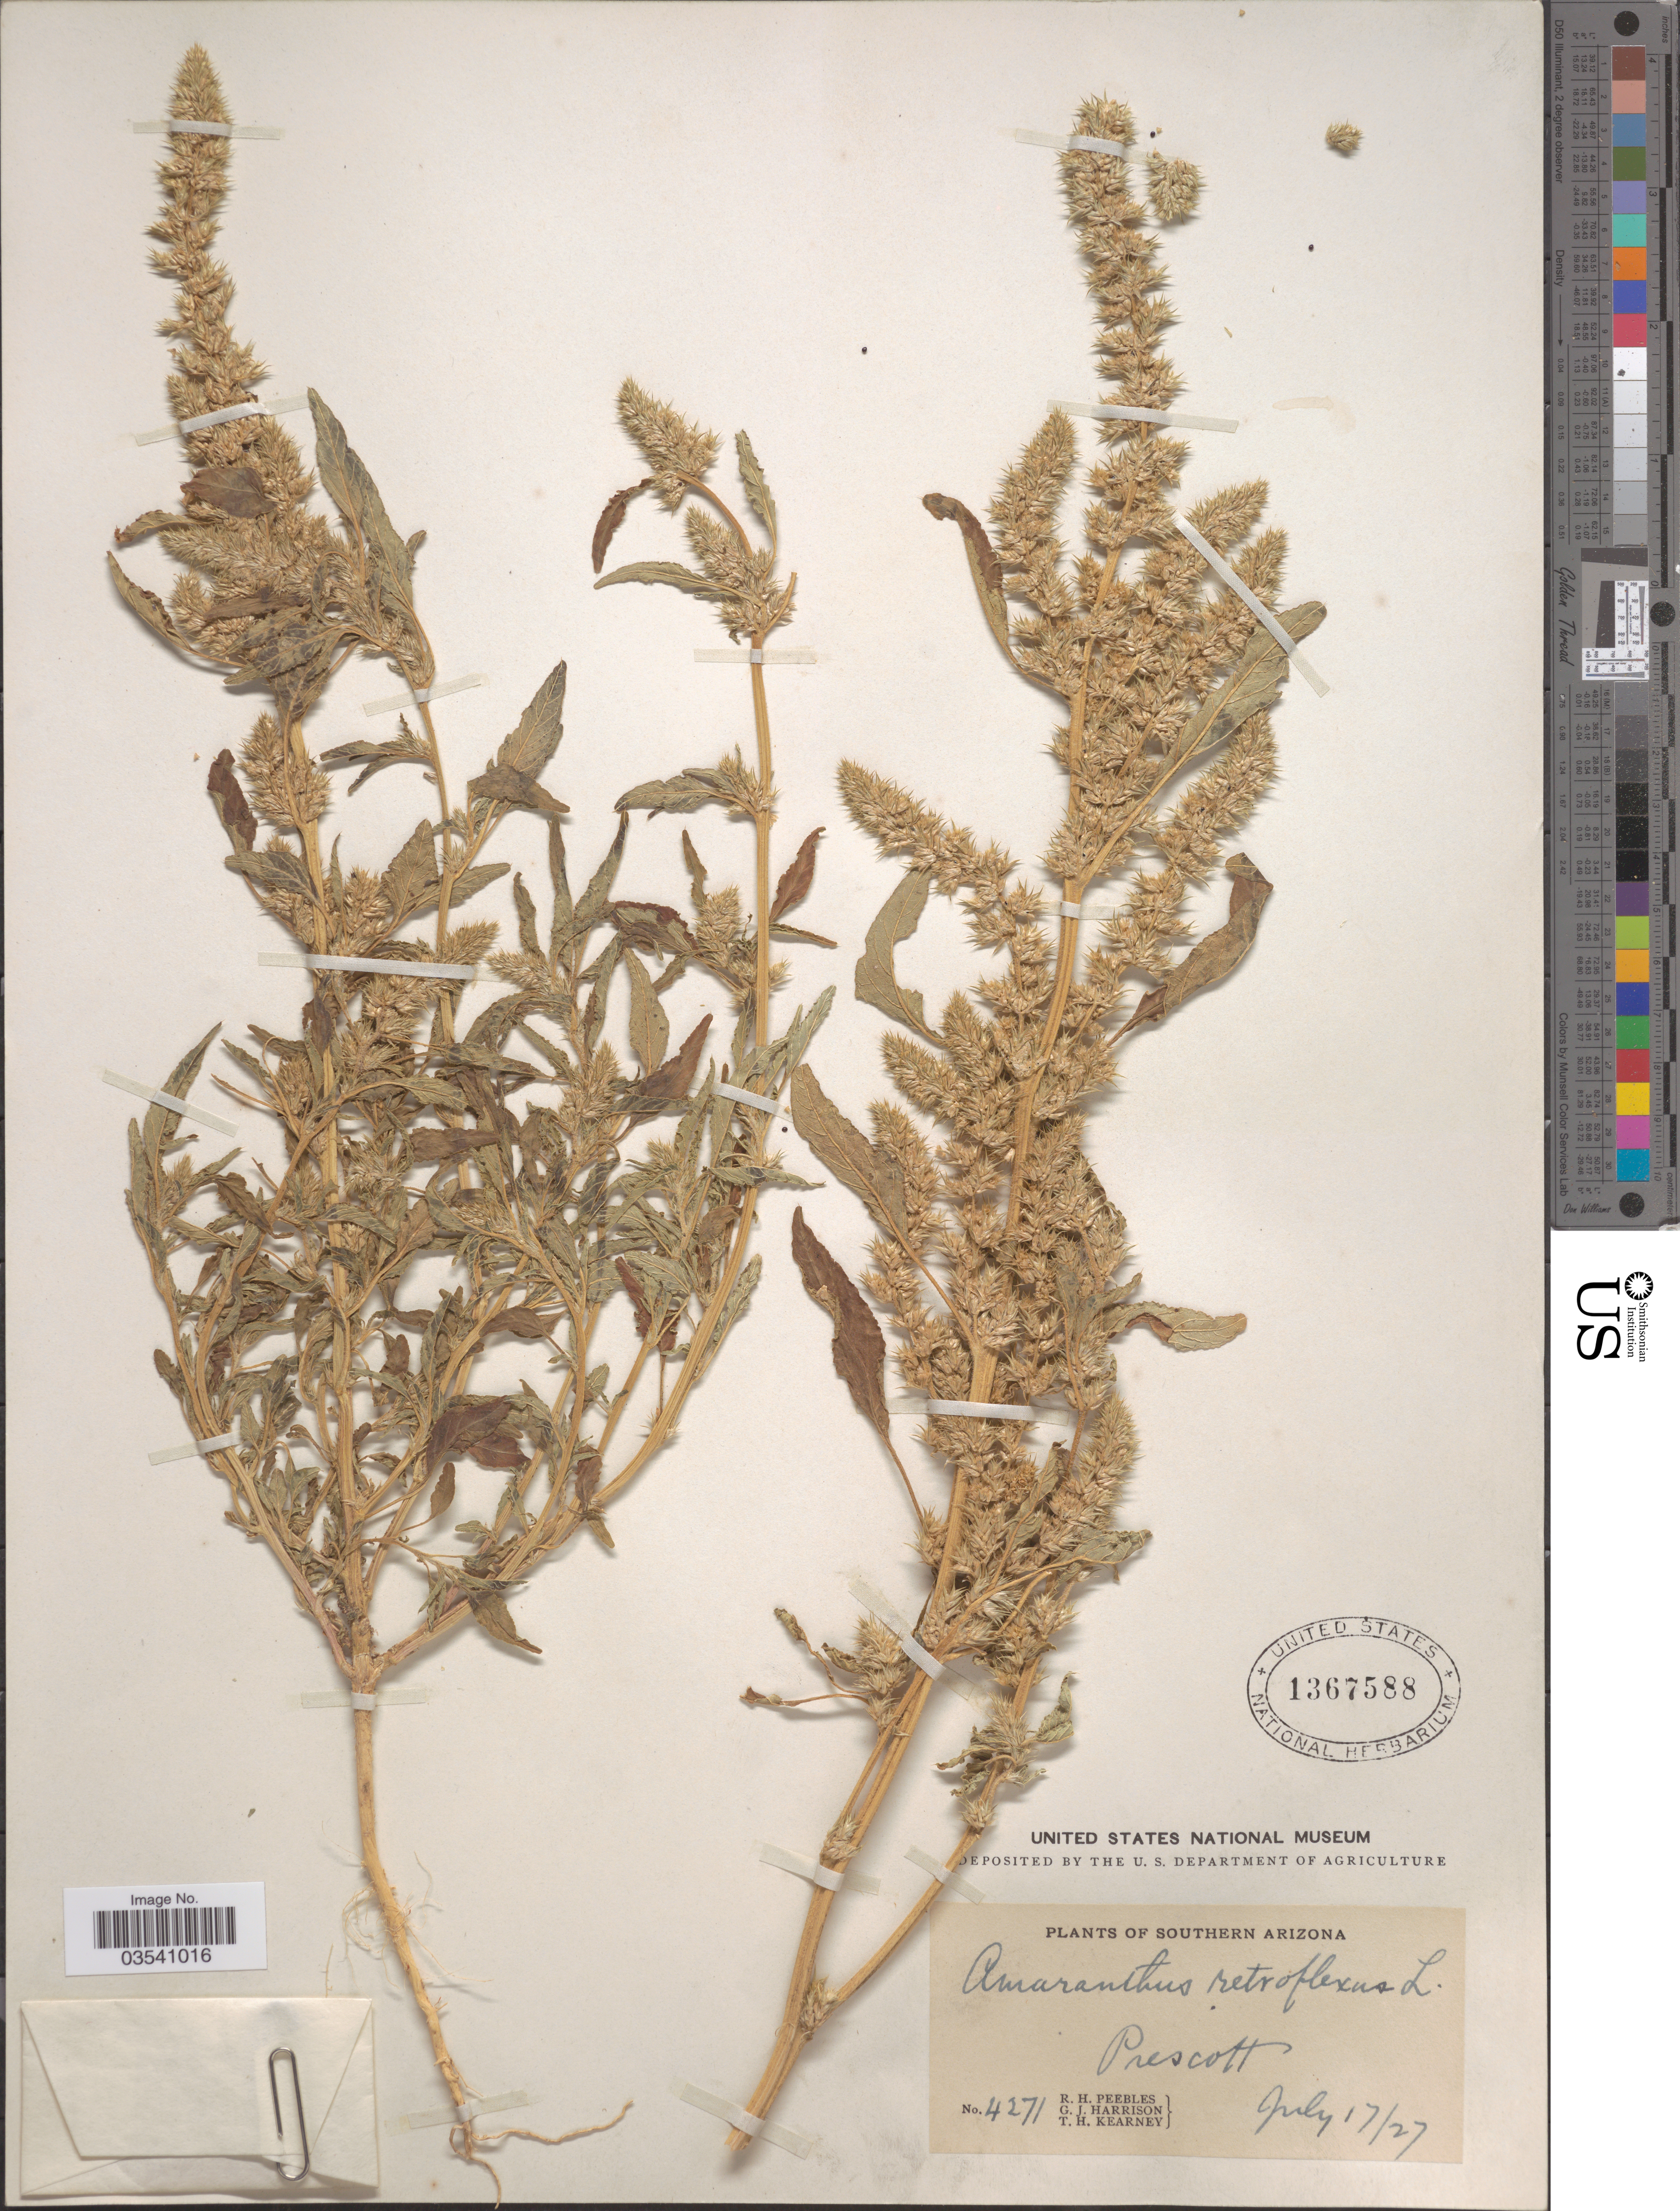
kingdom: Plantae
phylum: Tracheophyta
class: Magnoliopsida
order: Caryophyllales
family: Amaranthaceae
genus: Amaranthus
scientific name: Amaranthus retroflexus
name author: L.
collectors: R. H. Peebles, G. J. Harrison & T. H. Kearney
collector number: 4271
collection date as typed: Transcribed d/m/y: 17/7/27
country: United States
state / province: Arizona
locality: Southern Arizona. Prescott.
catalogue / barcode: US 1367588